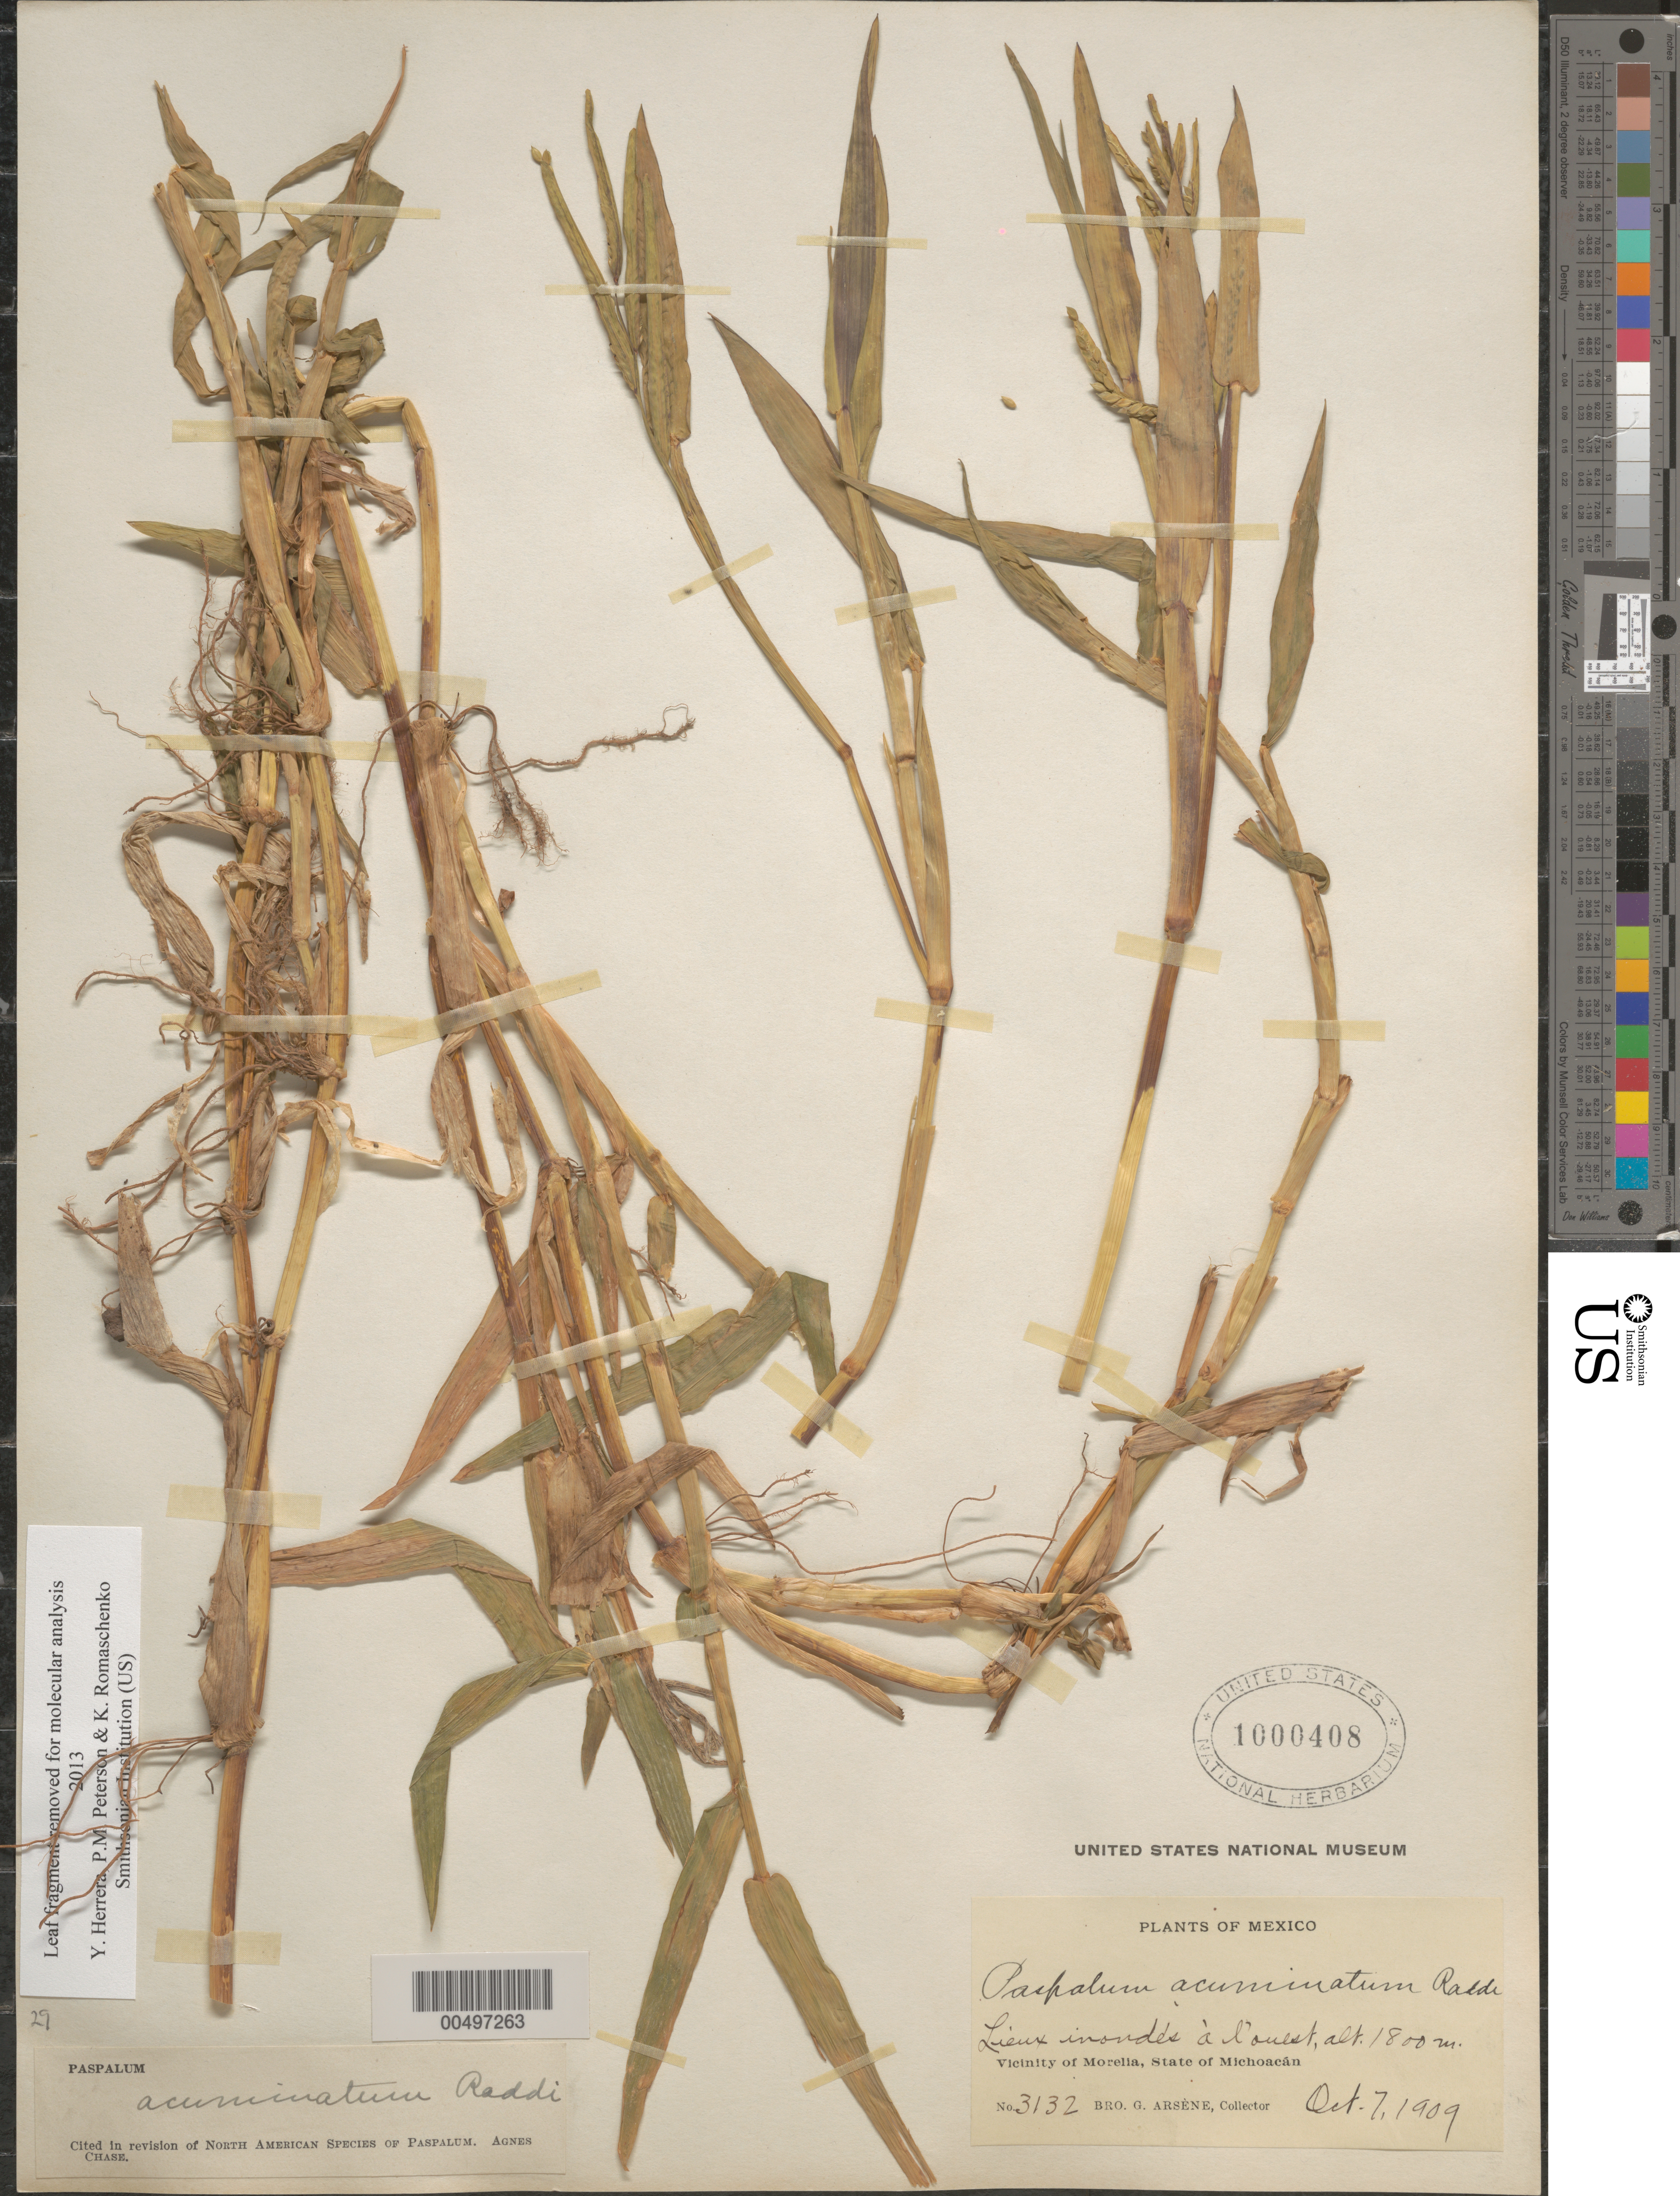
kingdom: Plantae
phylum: Tracheophyta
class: Liliopsida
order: Poales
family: Poaceae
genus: Paspalum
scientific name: Paspalum acuminatum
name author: Raddi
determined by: Chase, [M.] Agnes, (US)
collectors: Bro. G. Arsène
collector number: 3132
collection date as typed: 7 Oct 1909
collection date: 1909-10-07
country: Mexico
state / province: Michoacán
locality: Lieux inondes a l'ouest, vicinity of Morelia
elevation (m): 1800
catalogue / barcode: US 1000408